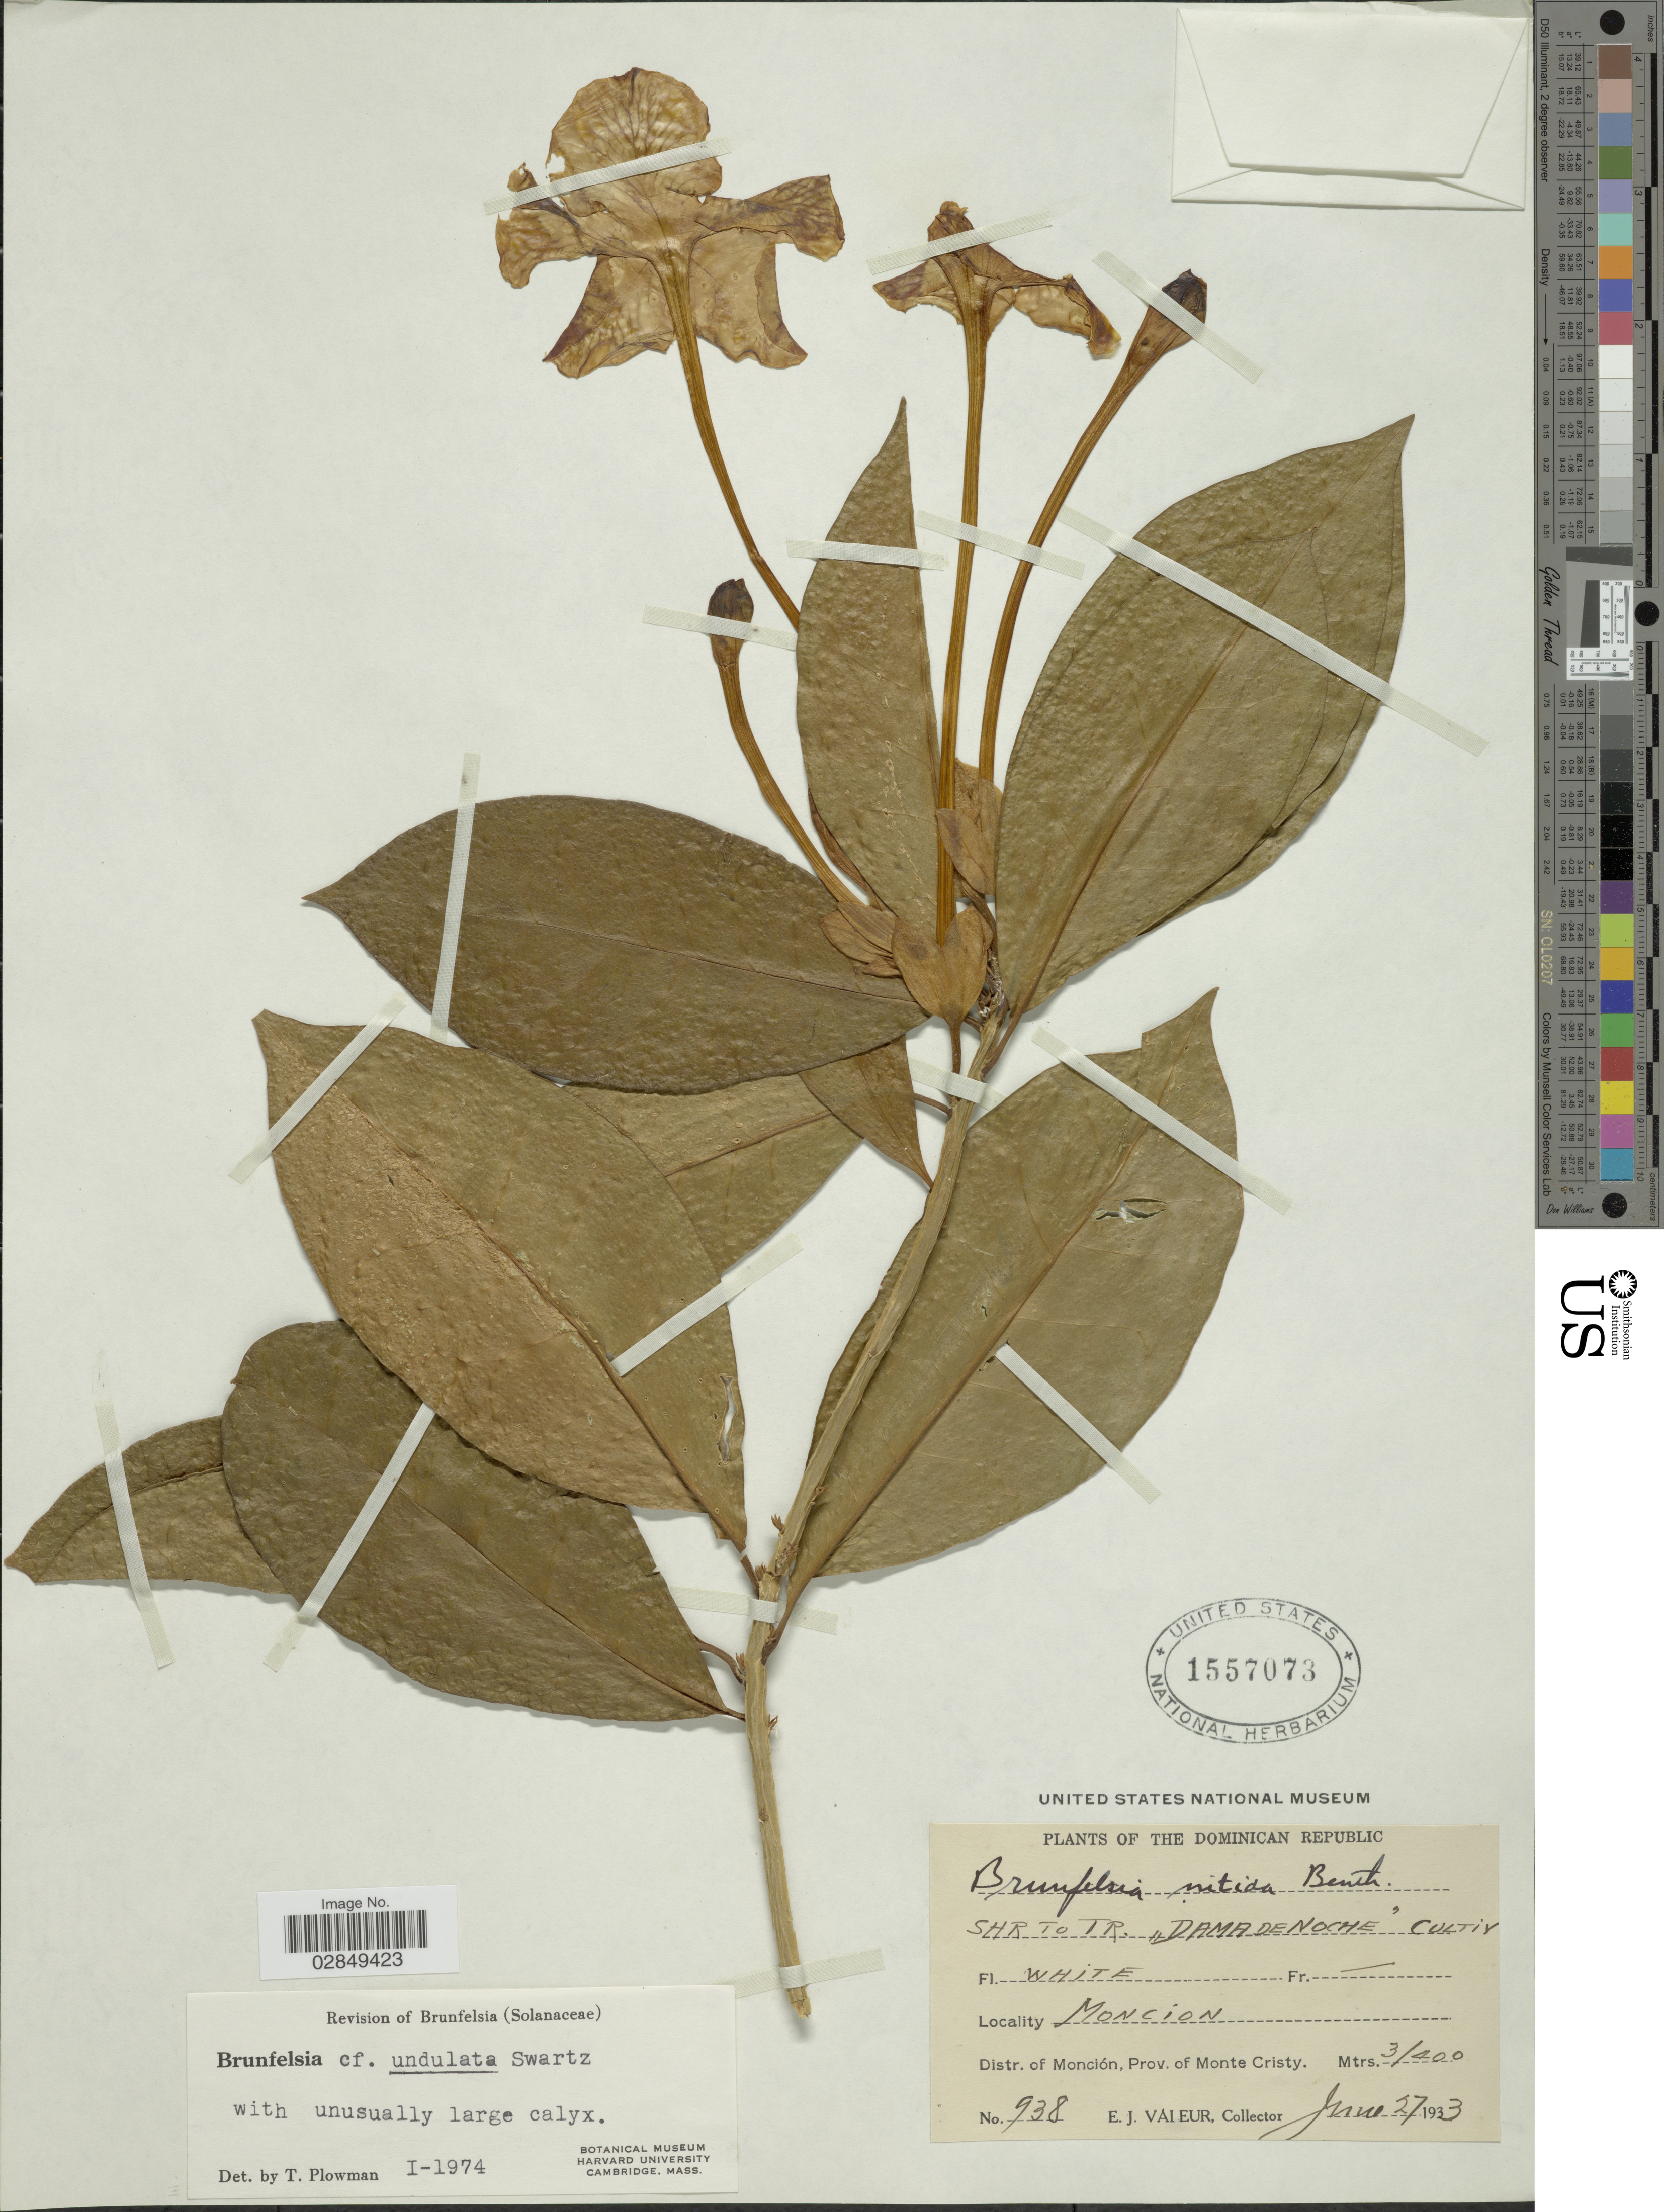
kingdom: Plantae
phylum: Tracheophyta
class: Magnoliopsida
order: Solanales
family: Solanaceae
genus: Brunfelsia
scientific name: Brunfelsia undulata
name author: Sw.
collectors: E. Valeur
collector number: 938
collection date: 1933-06-27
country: Dominican Republic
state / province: Monte Cristi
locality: Moncion. Distr. of Monción, Prov. of Monte Cristy.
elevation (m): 300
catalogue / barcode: US 1557073